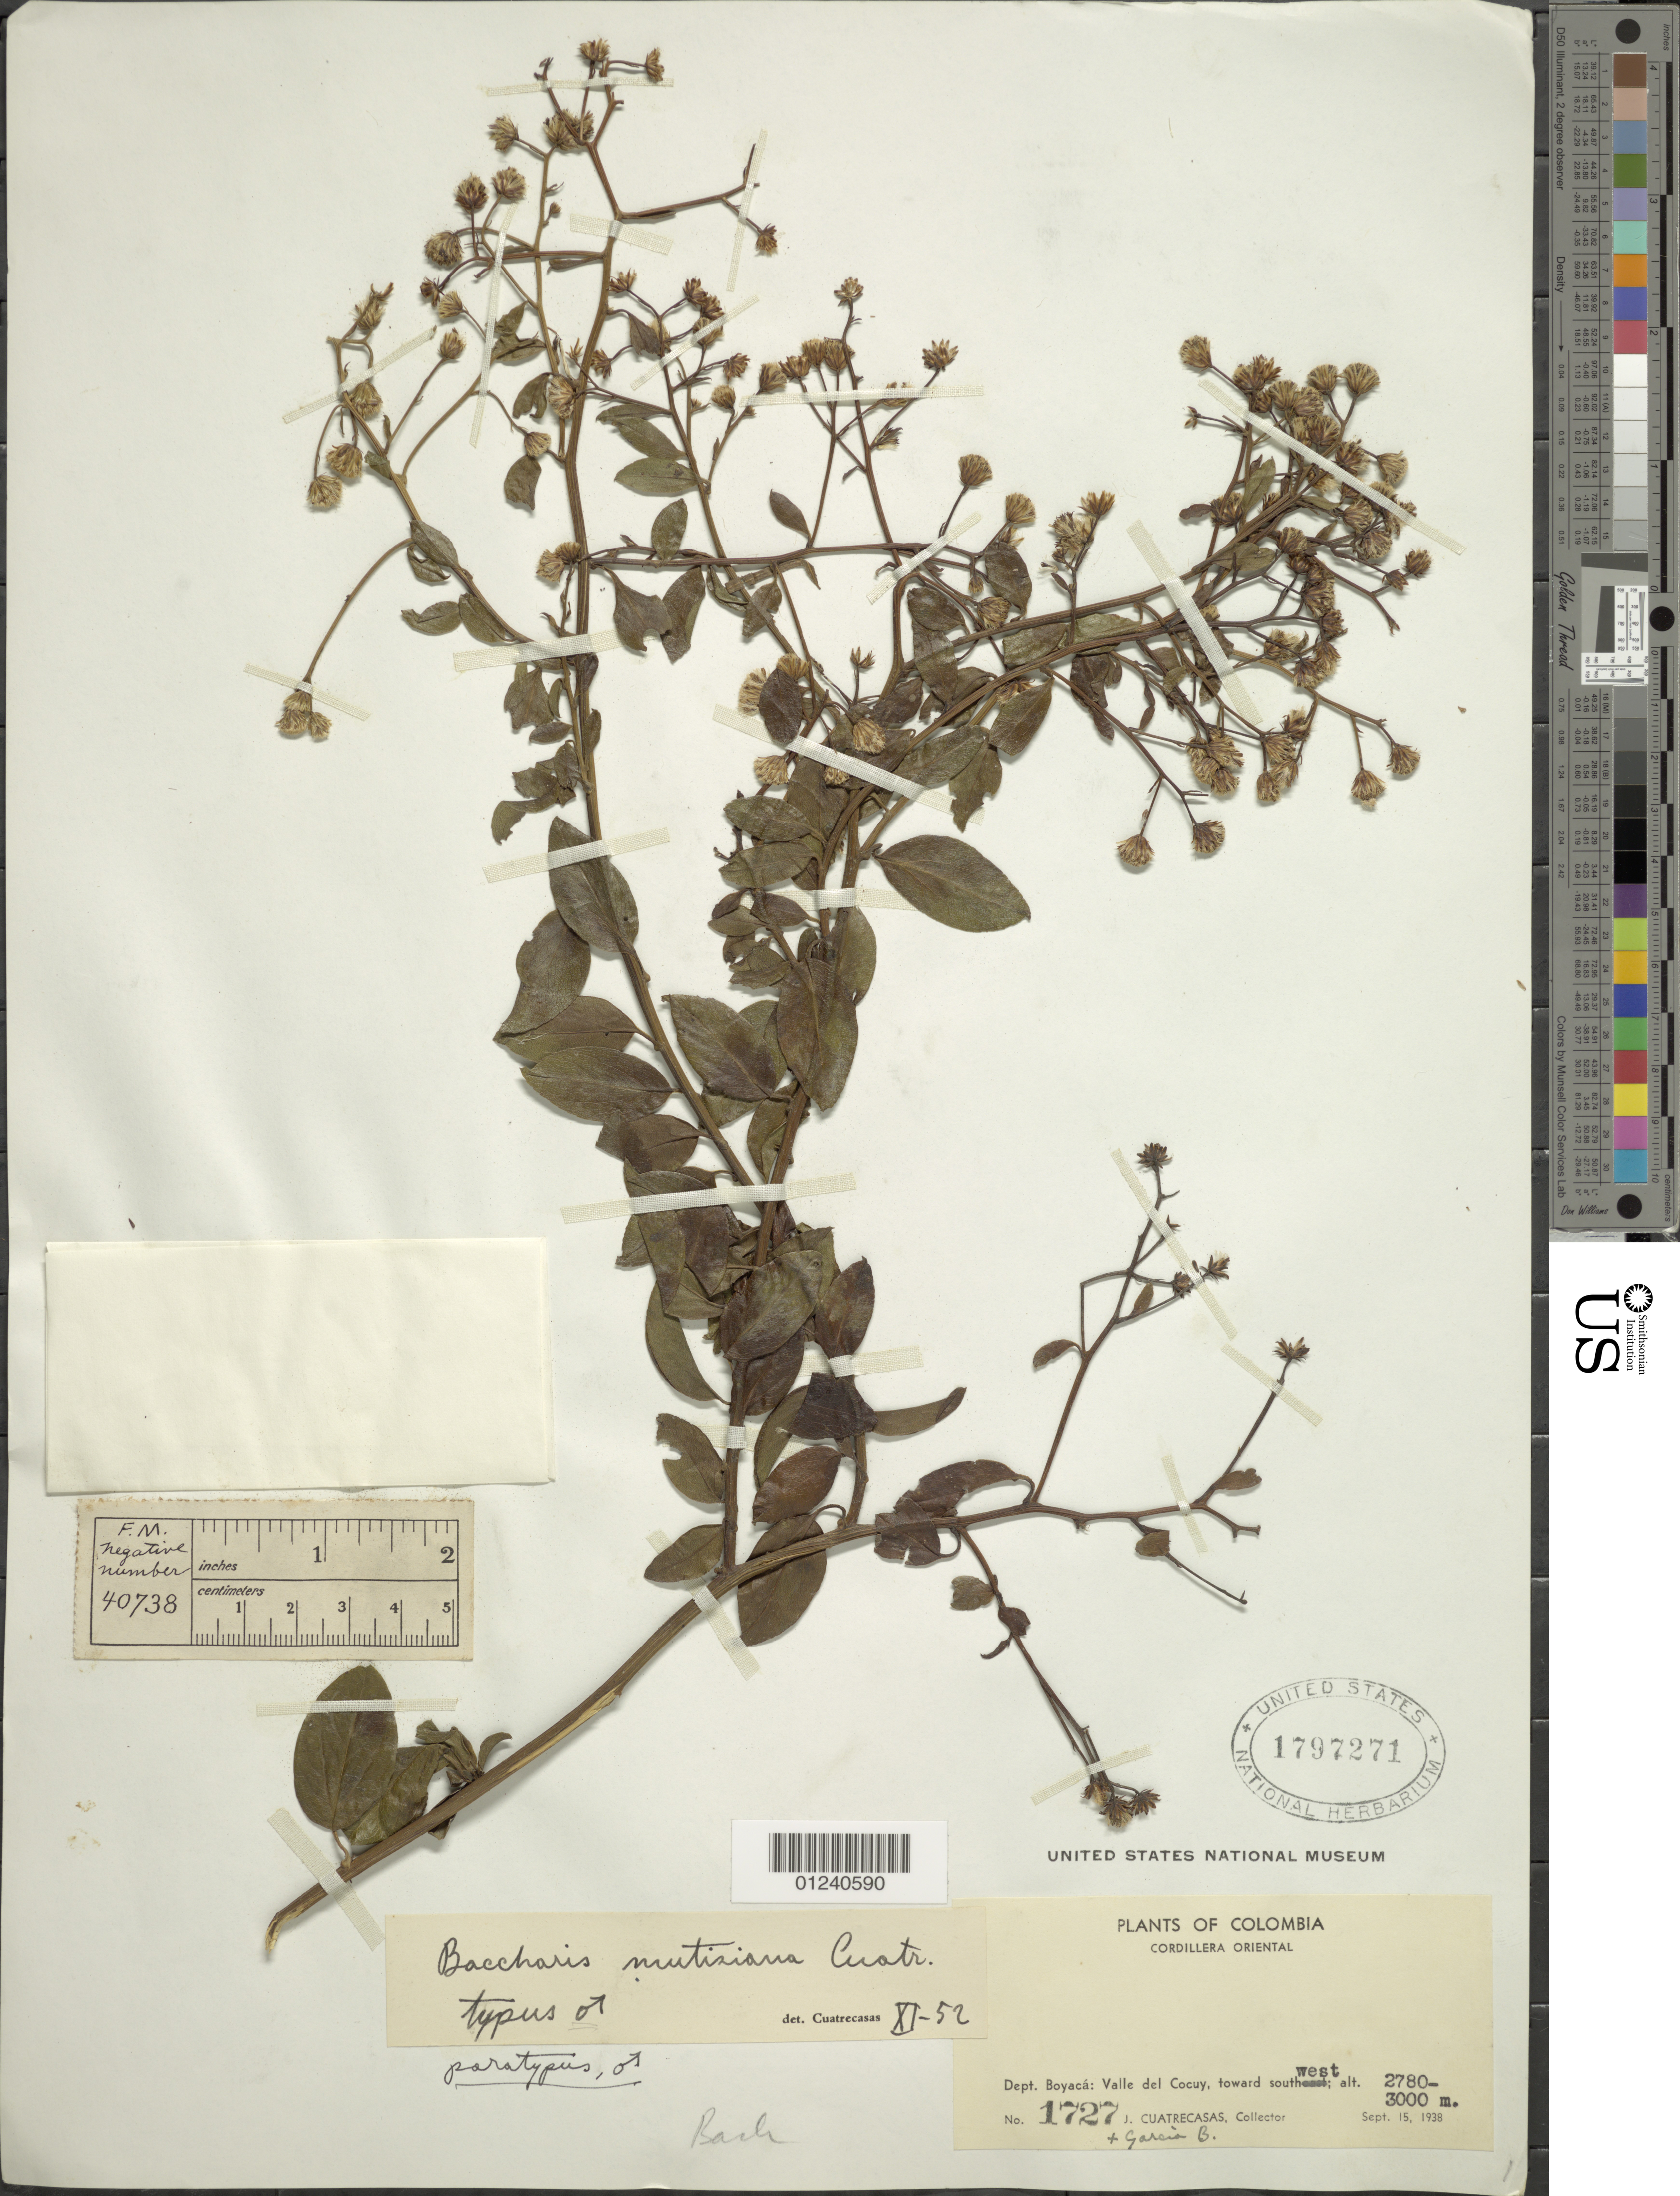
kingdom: Plantae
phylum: Tracheophyta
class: Magnoliopsida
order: Asterales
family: Asteraceae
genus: Baccharis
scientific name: Baccharis mutisiana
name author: Cuatrec.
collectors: J. Cuatrecasas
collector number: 1727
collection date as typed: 15 Sep 1938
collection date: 1938-09-15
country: Colombia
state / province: Boyacá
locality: Valle del Cocuy, toward southwest.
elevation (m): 2780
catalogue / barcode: US 1797271